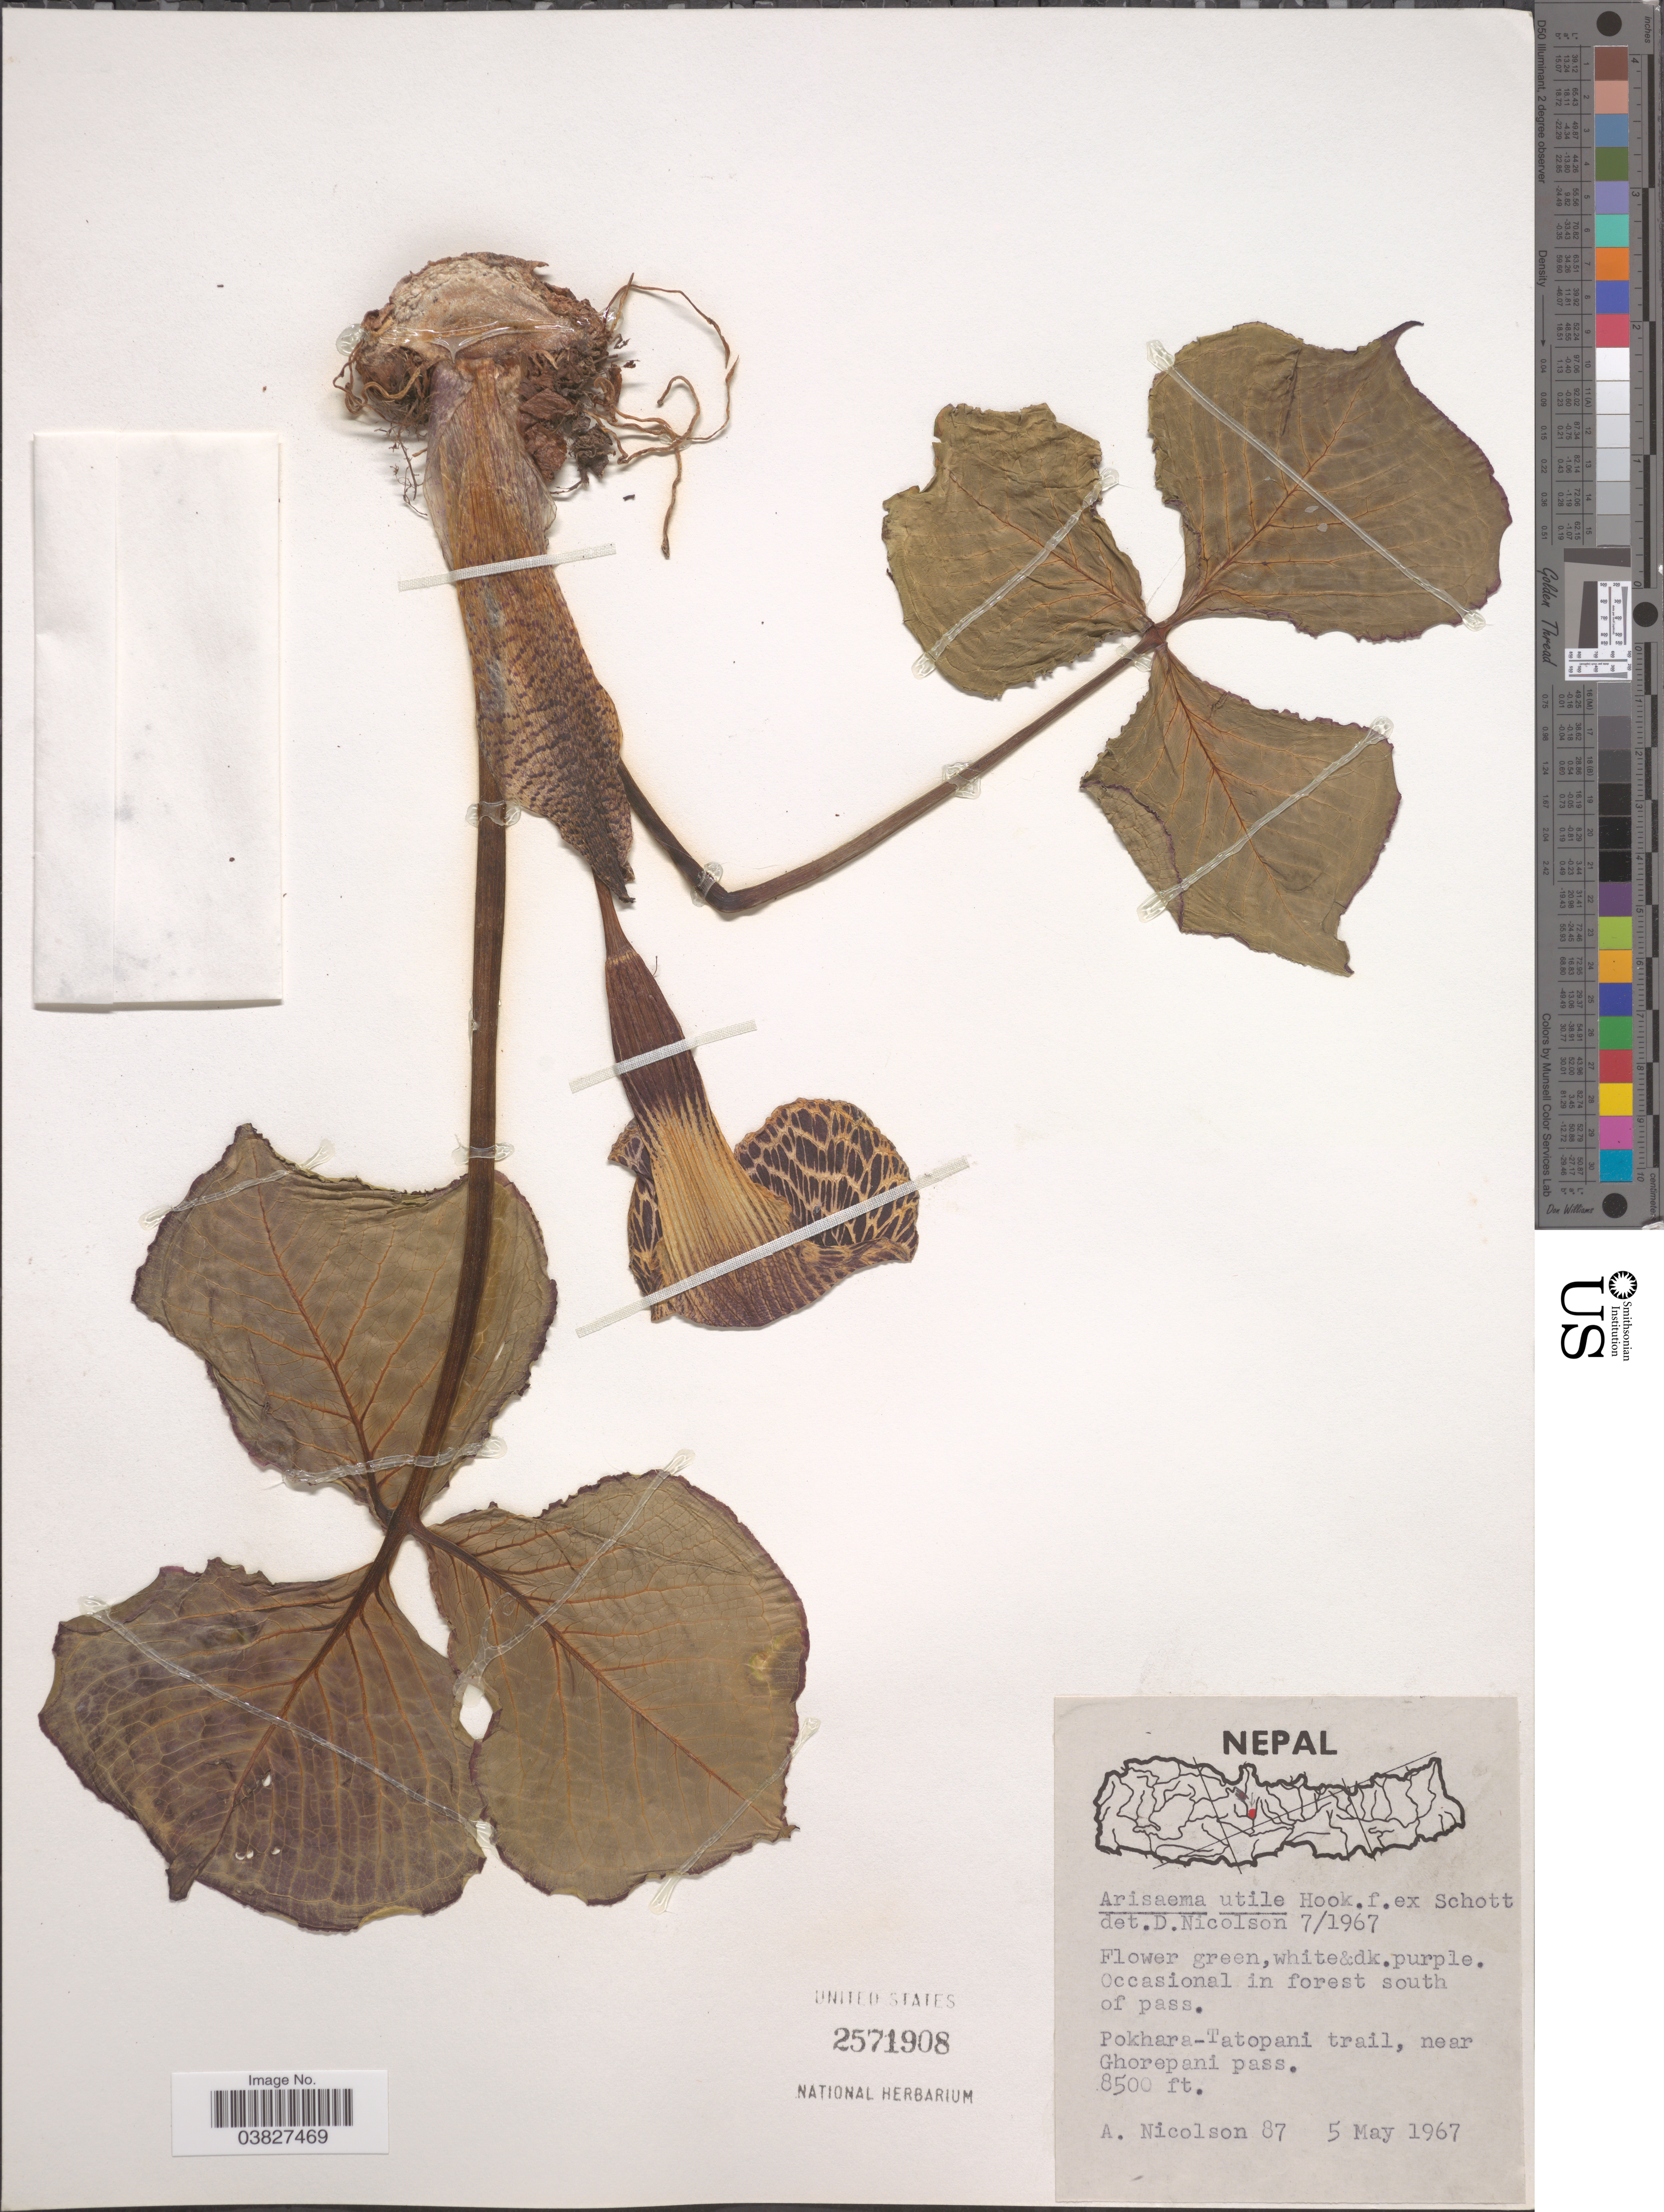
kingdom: Plantae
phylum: Tracheophyta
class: Liliopsida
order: Alismatales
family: Araceae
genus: Arisaema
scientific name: Arisaema griffithii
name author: Schott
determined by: Ma, Zheng Xu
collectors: A. C. Nicolson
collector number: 87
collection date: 1967-05-05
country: Nepal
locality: In forest south of pass. Pokara-Tatopani trail, near Ghorepani pass.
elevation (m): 2591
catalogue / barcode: US 2571908